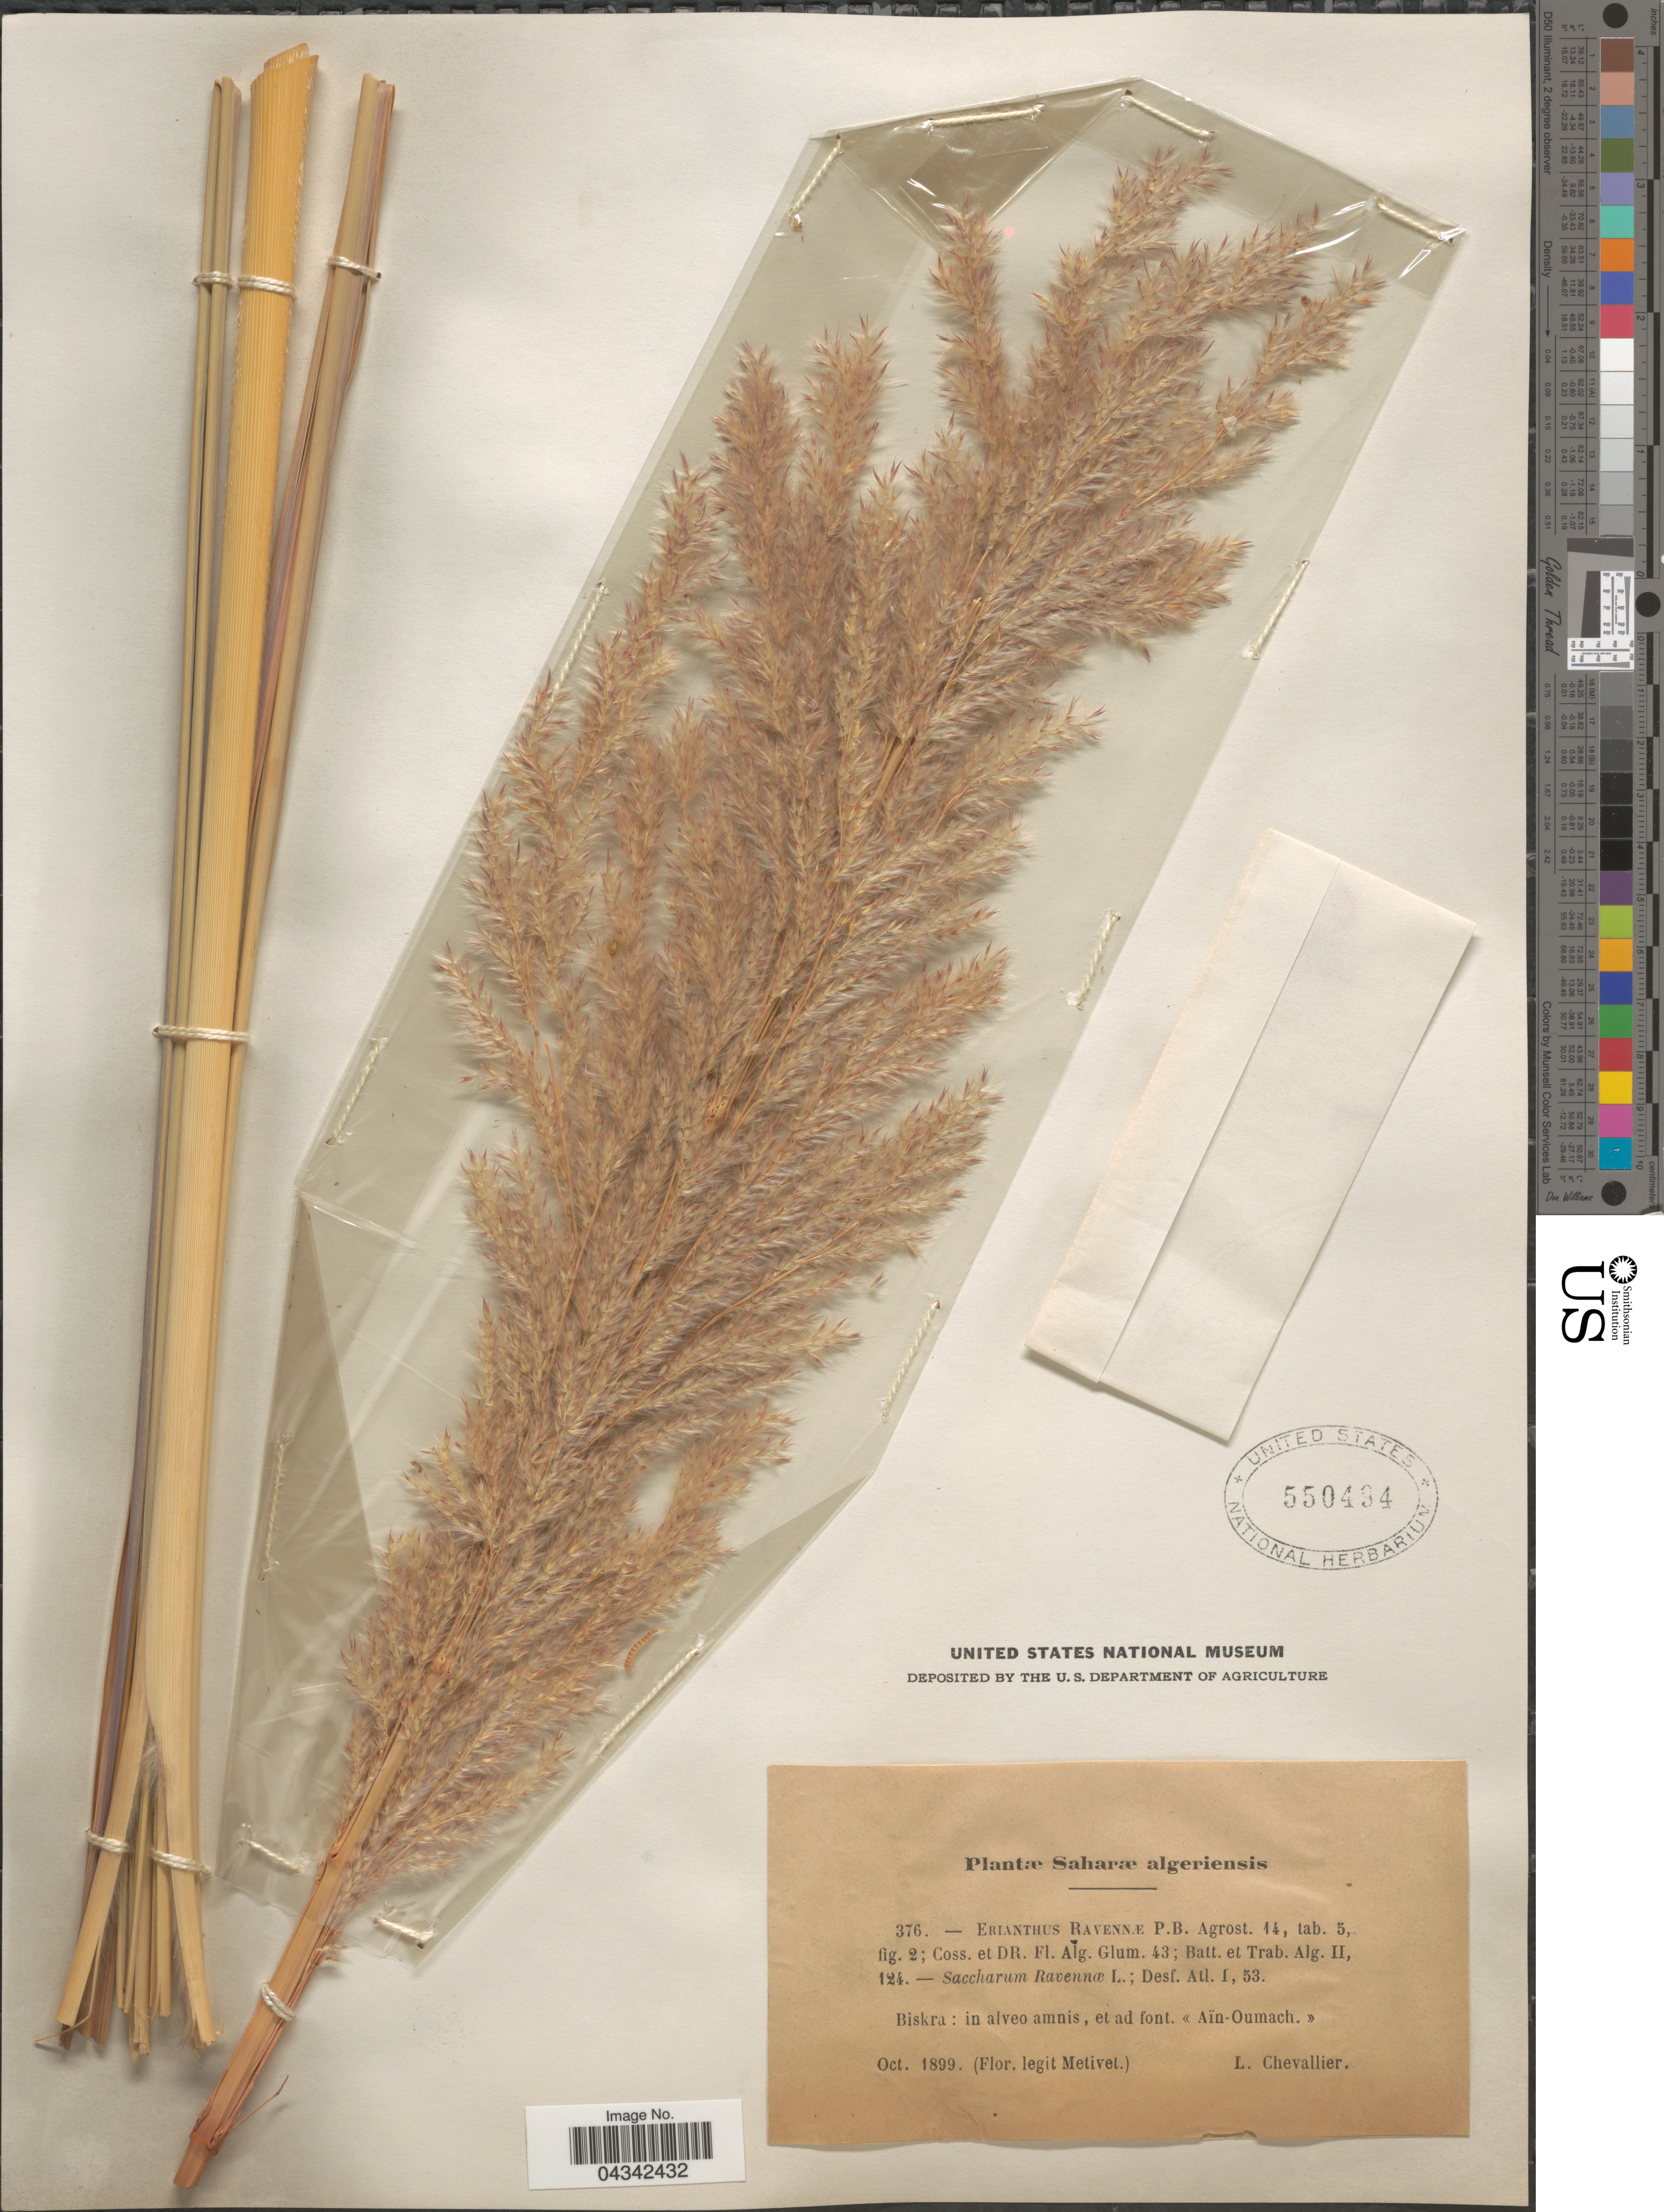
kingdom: Plantae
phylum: Tracheophyta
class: Liliopsida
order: Poales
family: Poaceae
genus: Tripidium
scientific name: Tripidium ravennae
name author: (L.) H. Scholz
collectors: L. Chevallier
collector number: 376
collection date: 1899-10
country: Algeria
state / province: Biskra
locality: Saharæ algeriensis. In alveo amnis, et ad font. <<Aïn-Oumach.>>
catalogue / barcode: US 550494